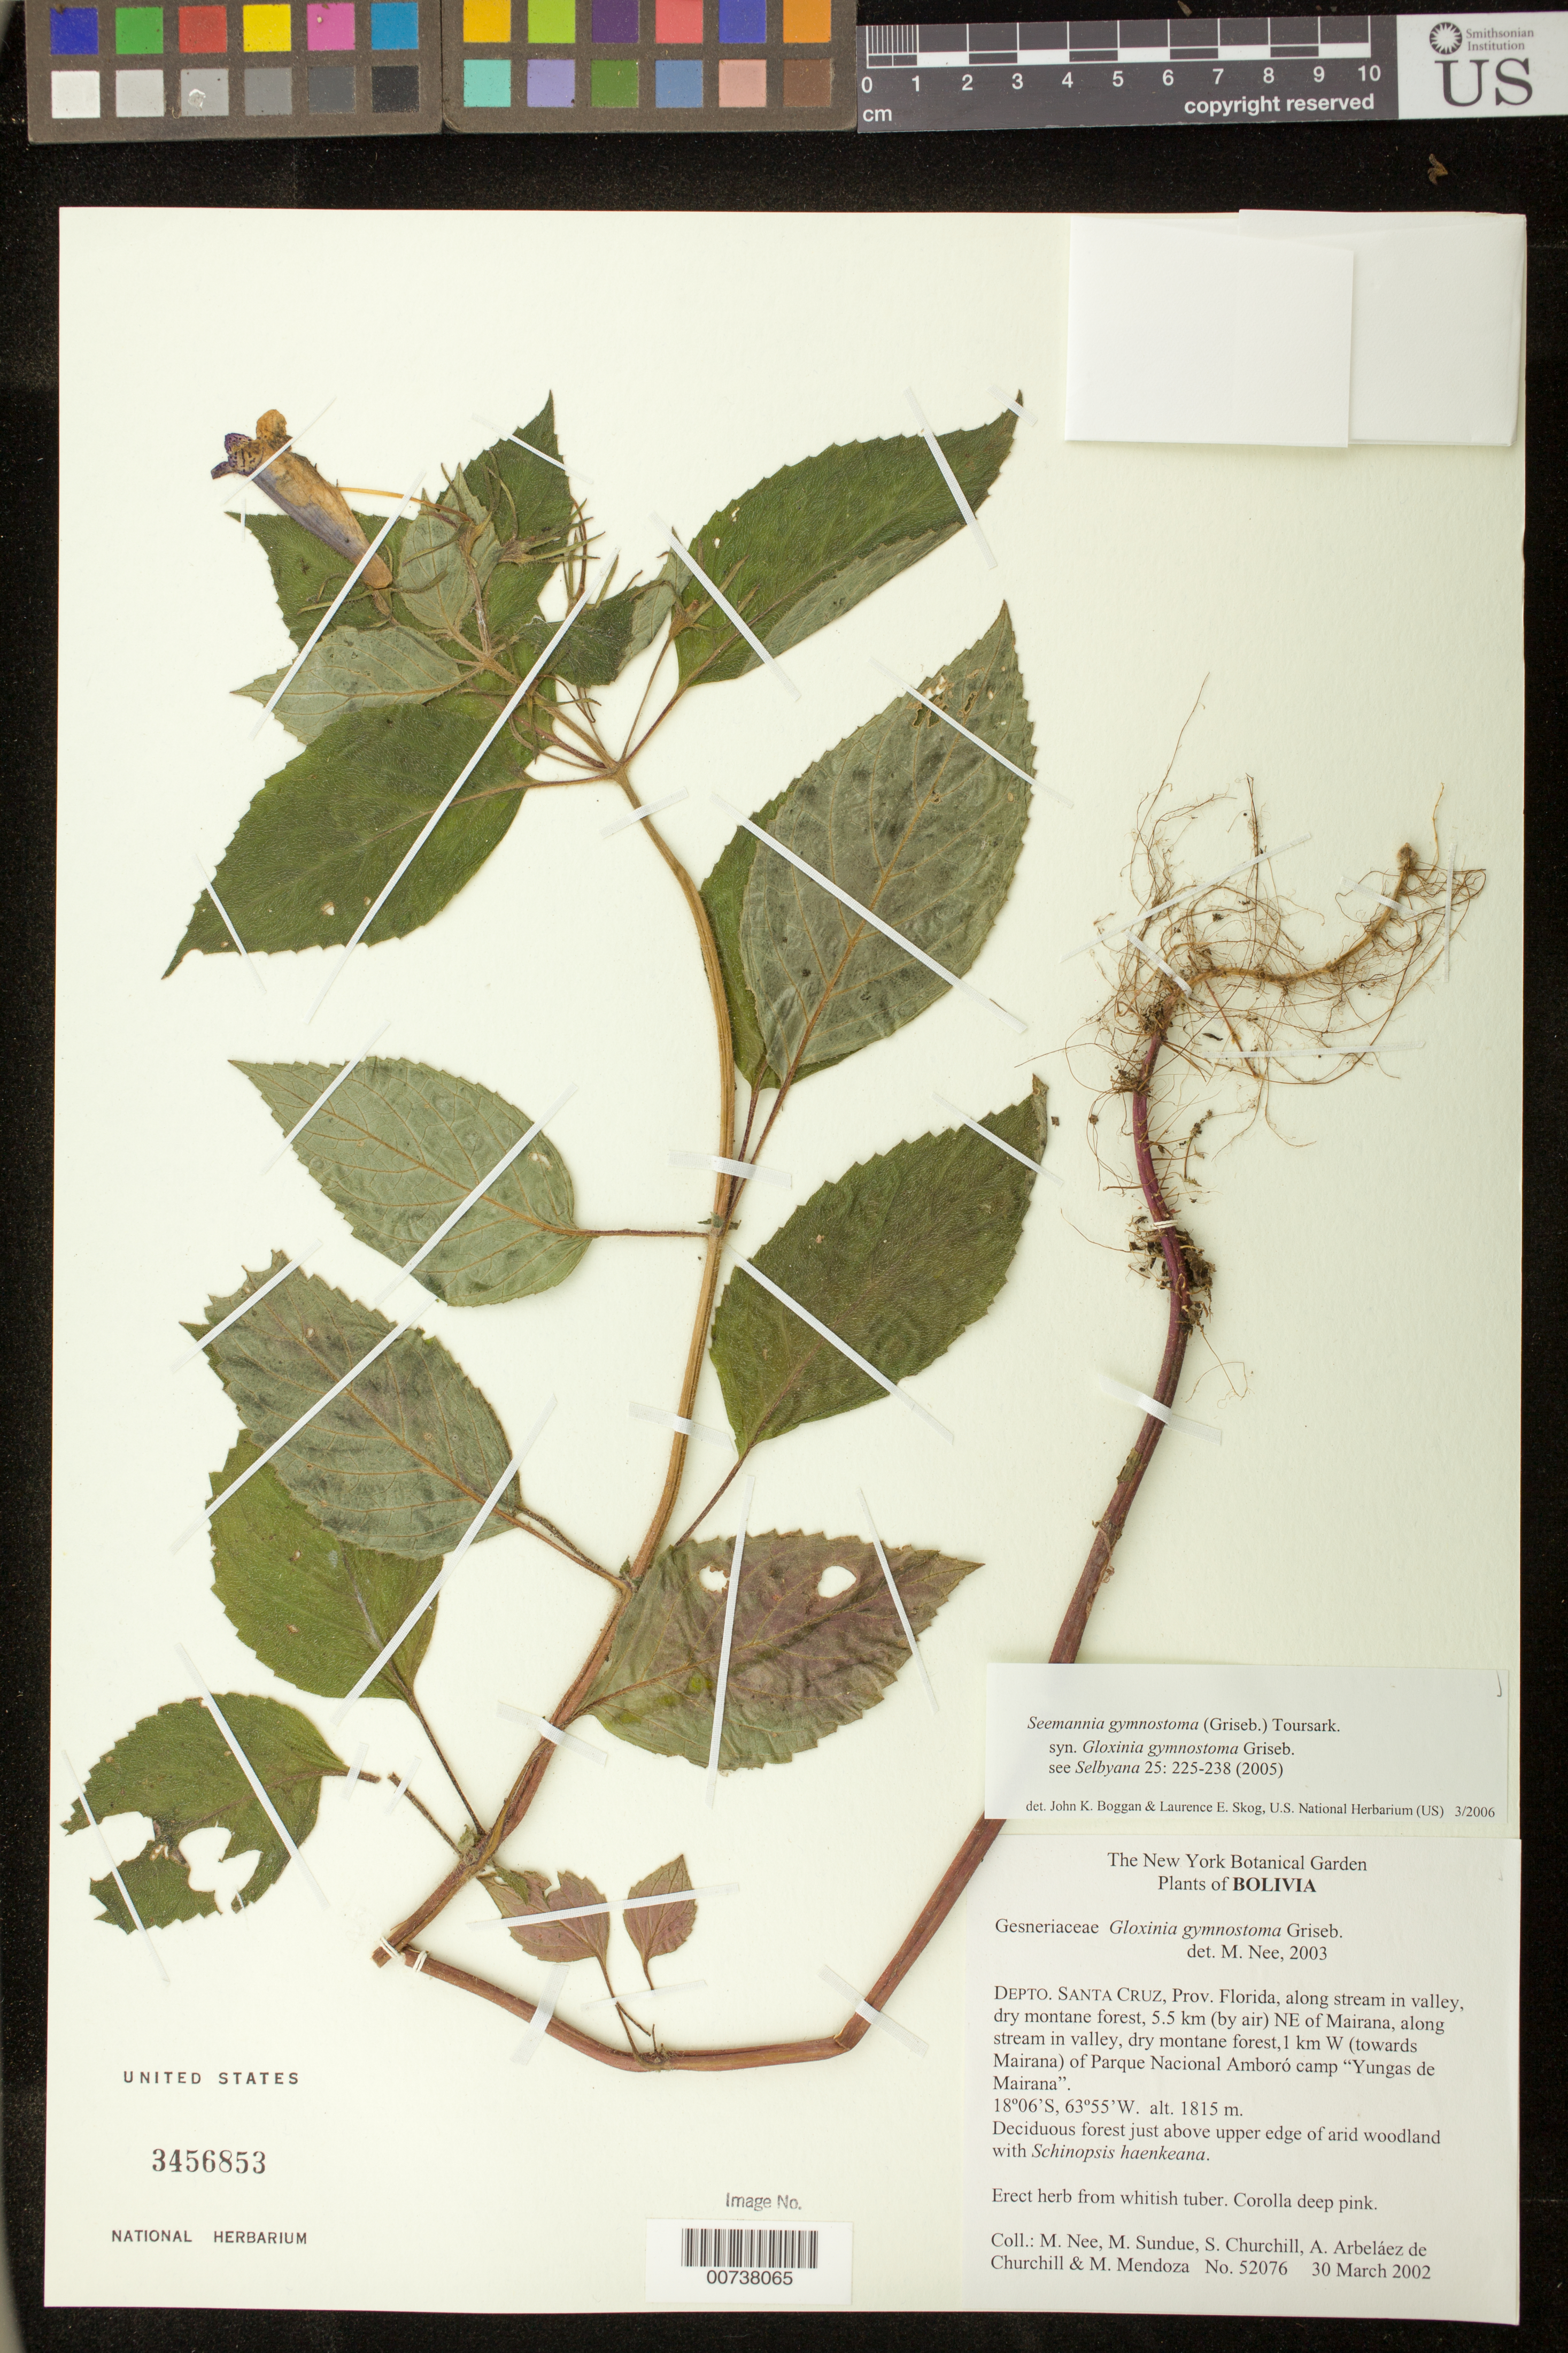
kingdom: Plantae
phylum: Tracheophyta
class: Magnoliopsida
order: Lamiales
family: Gesneriaceae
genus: Seemannia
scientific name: Seemannia gymnostoma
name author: (Griseb.) Toursark.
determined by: Boggan, J. K.; Skog, L. E.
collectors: M. Nee, M. Sundue, S. Churchill, A. L. Arbelaez & M. Mendoza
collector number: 52076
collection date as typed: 30 Mar 2002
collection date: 2002-03-30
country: Bolivia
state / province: Santa Cruz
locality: Prov. Florida, 1 km W (towards Mairana) of Parque Nacional Amboró camp "Yungas de Mairana".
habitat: Deciduous forest just above upper edge of arid woodland; along stream in valley, dry montane forest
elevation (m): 1815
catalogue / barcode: US 3456853